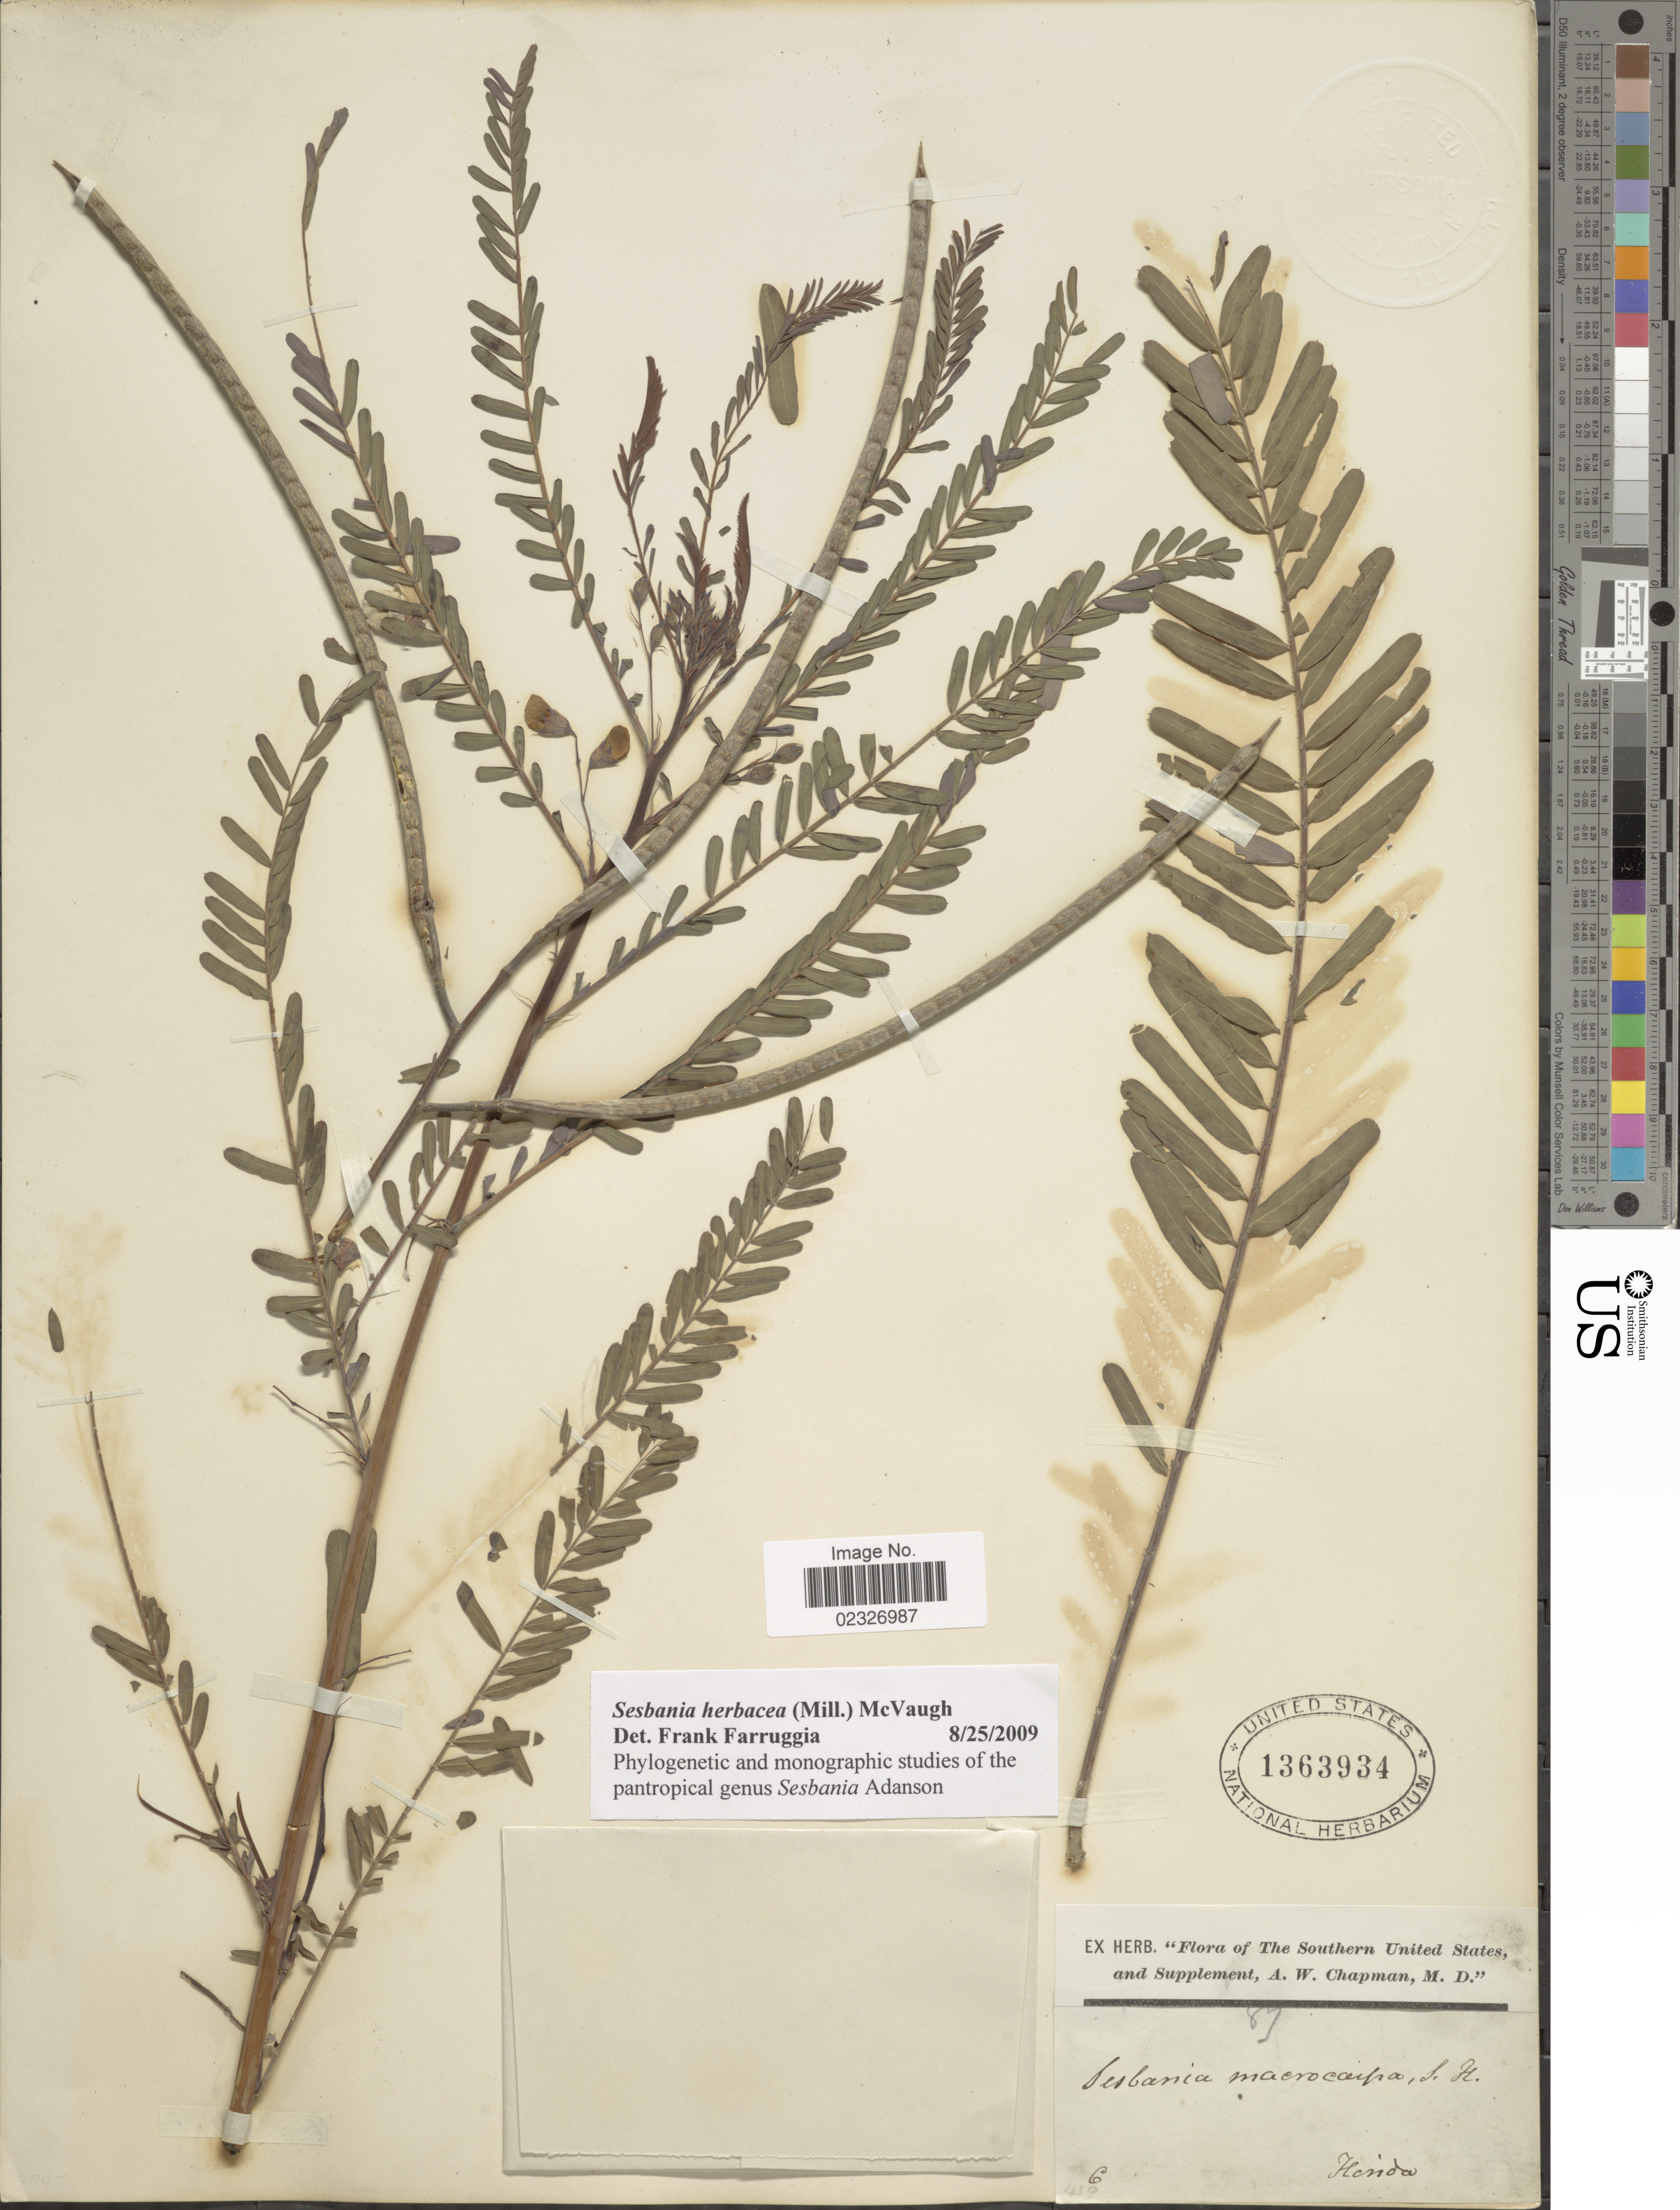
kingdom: Plantae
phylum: Tracheophyta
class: Magnoliopsida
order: Fabales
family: Fabaceae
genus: Sesbania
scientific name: Sesbania herbacea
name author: (Mill.) McVaugh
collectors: ex herb. A.W. Chapman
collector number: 6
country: United States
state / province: Florida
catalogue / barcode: US 1363934